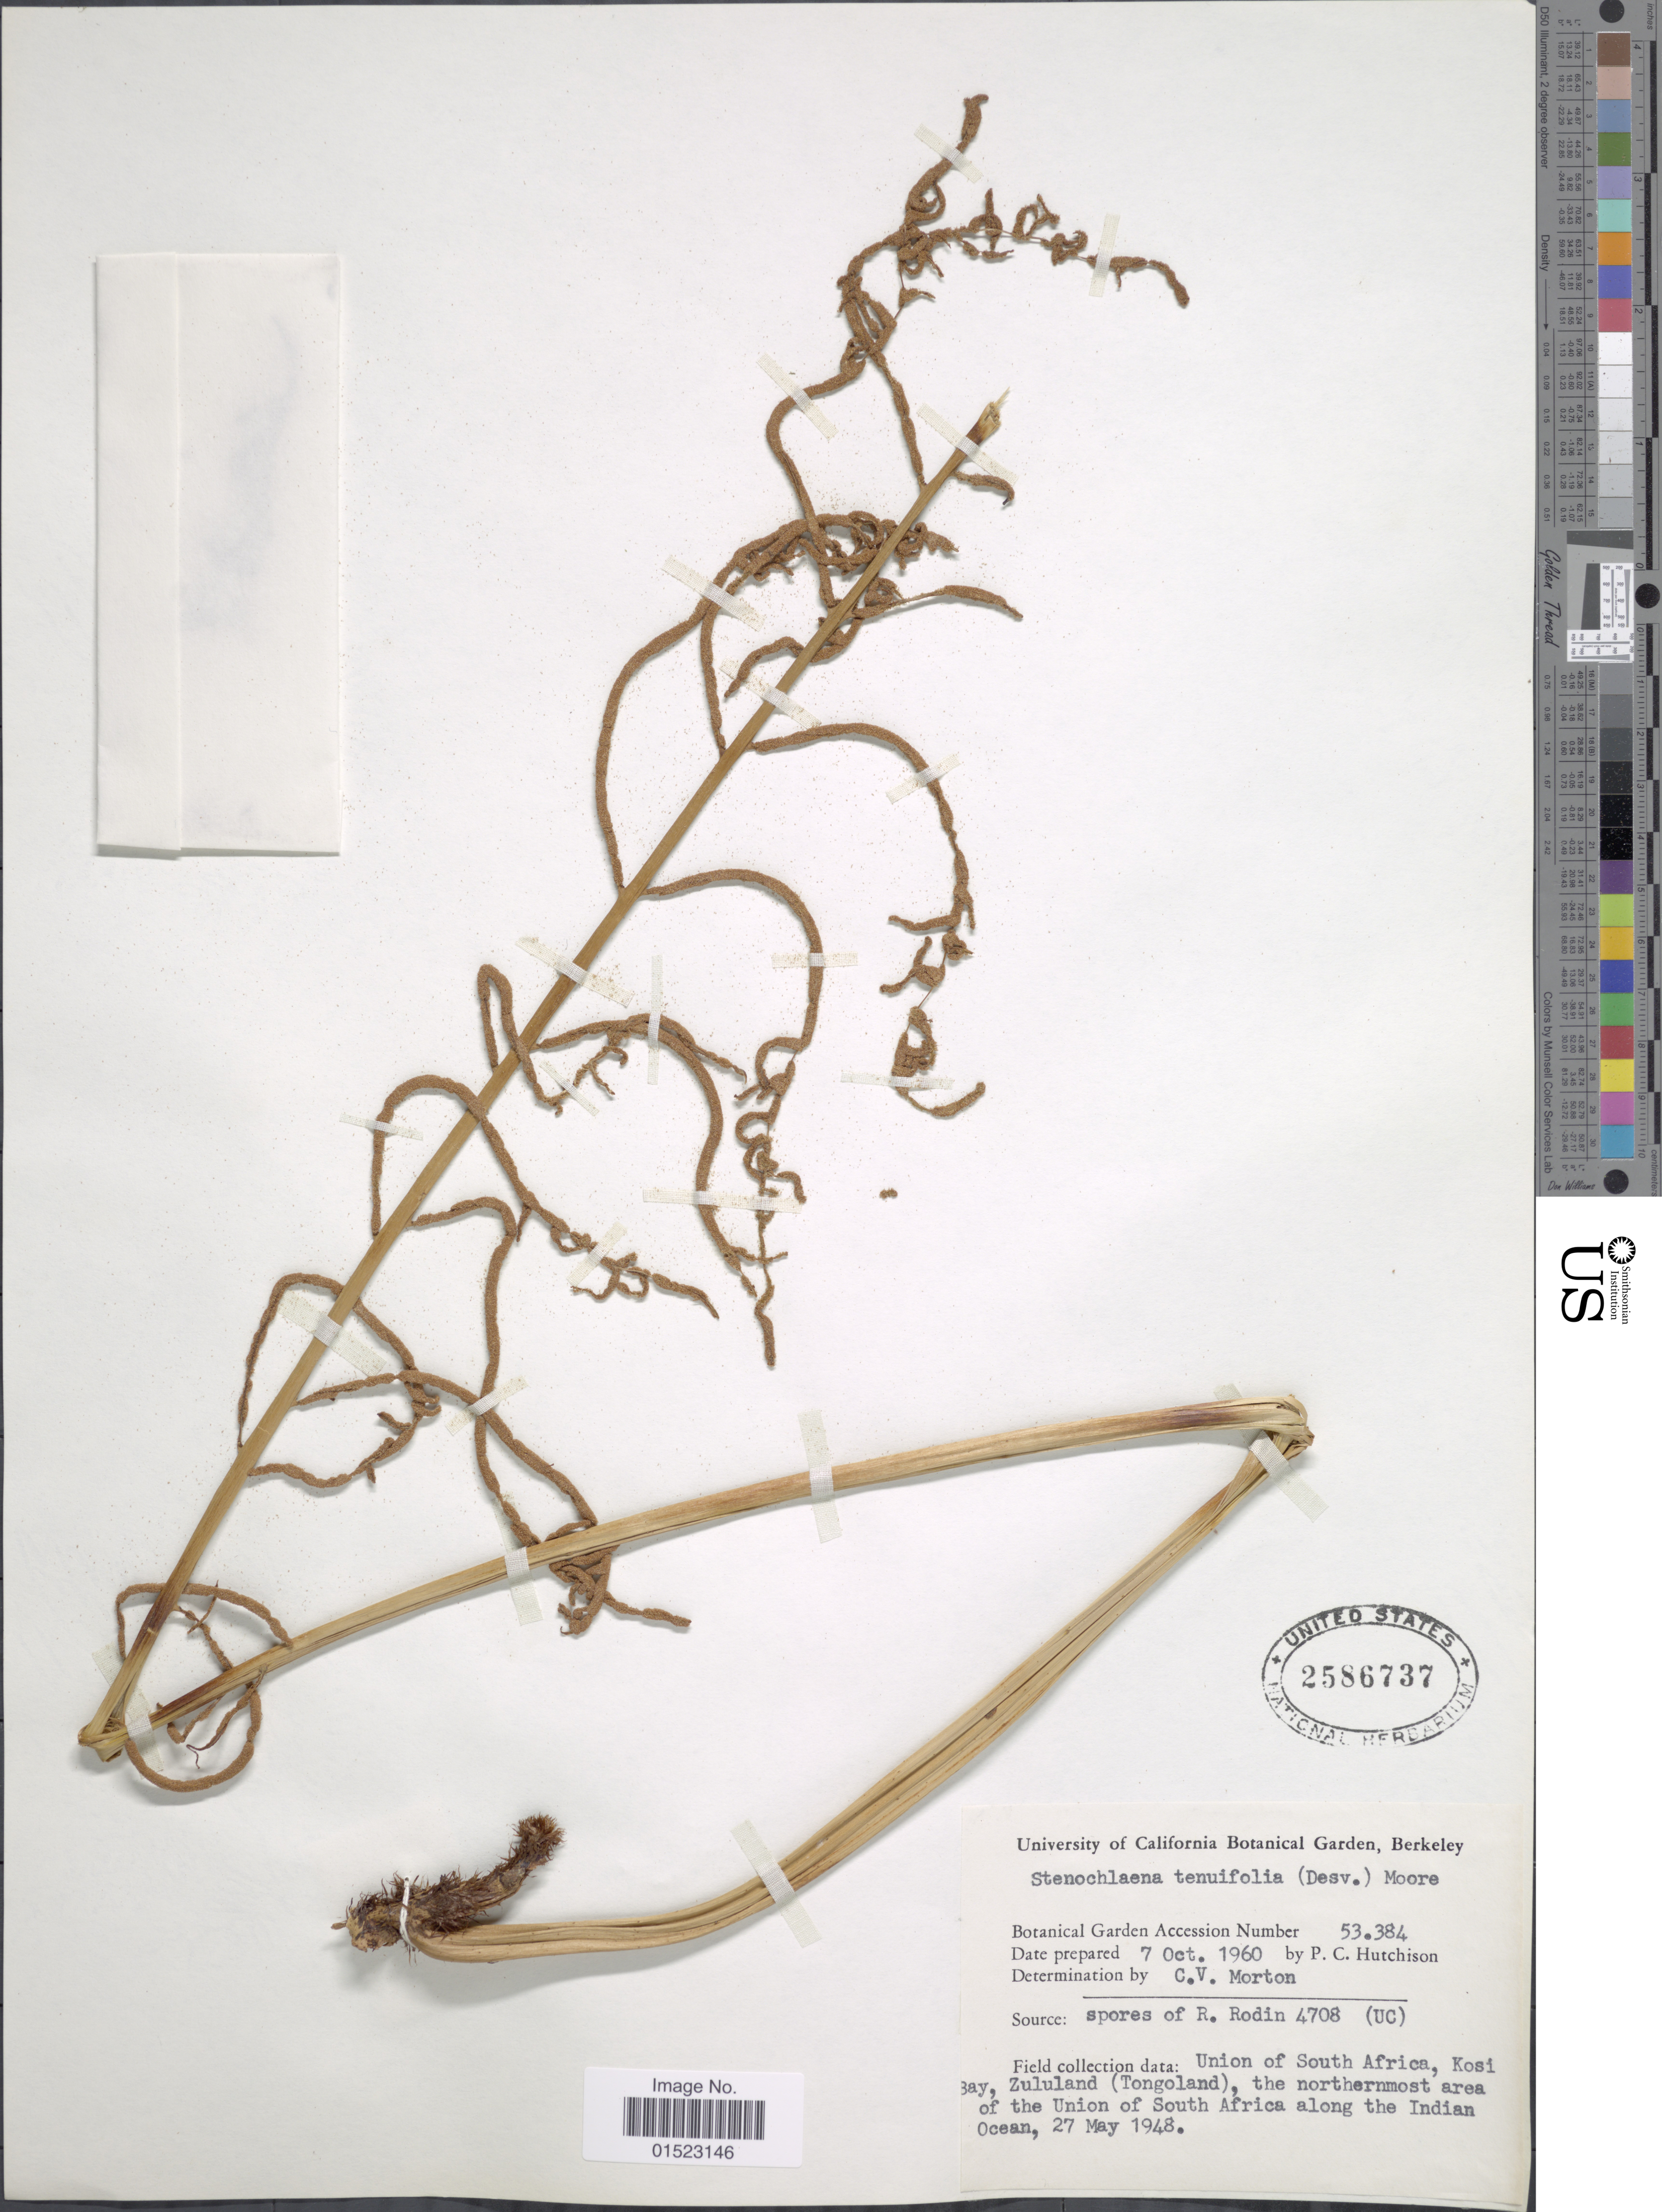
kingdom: Plantae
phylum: Tracheophyta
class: Polypodiopsida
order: Polypodiales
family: Blechnaceae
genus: Stenochlaena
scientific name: Stenochlaena tenuifolia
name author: (Desv.) T. Moore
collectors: P. C. Hutchison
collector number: Botanical Garden Number 53384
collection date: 1960-10-07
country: South Africa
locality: Union of South Africa, Kosi Bay, Zululand (Tongoland), the northernmost area of the Union of South Afrca along the Indian Ocean, Source: spores of R. Rodin 4708 (UC)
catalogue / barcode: US 2586737